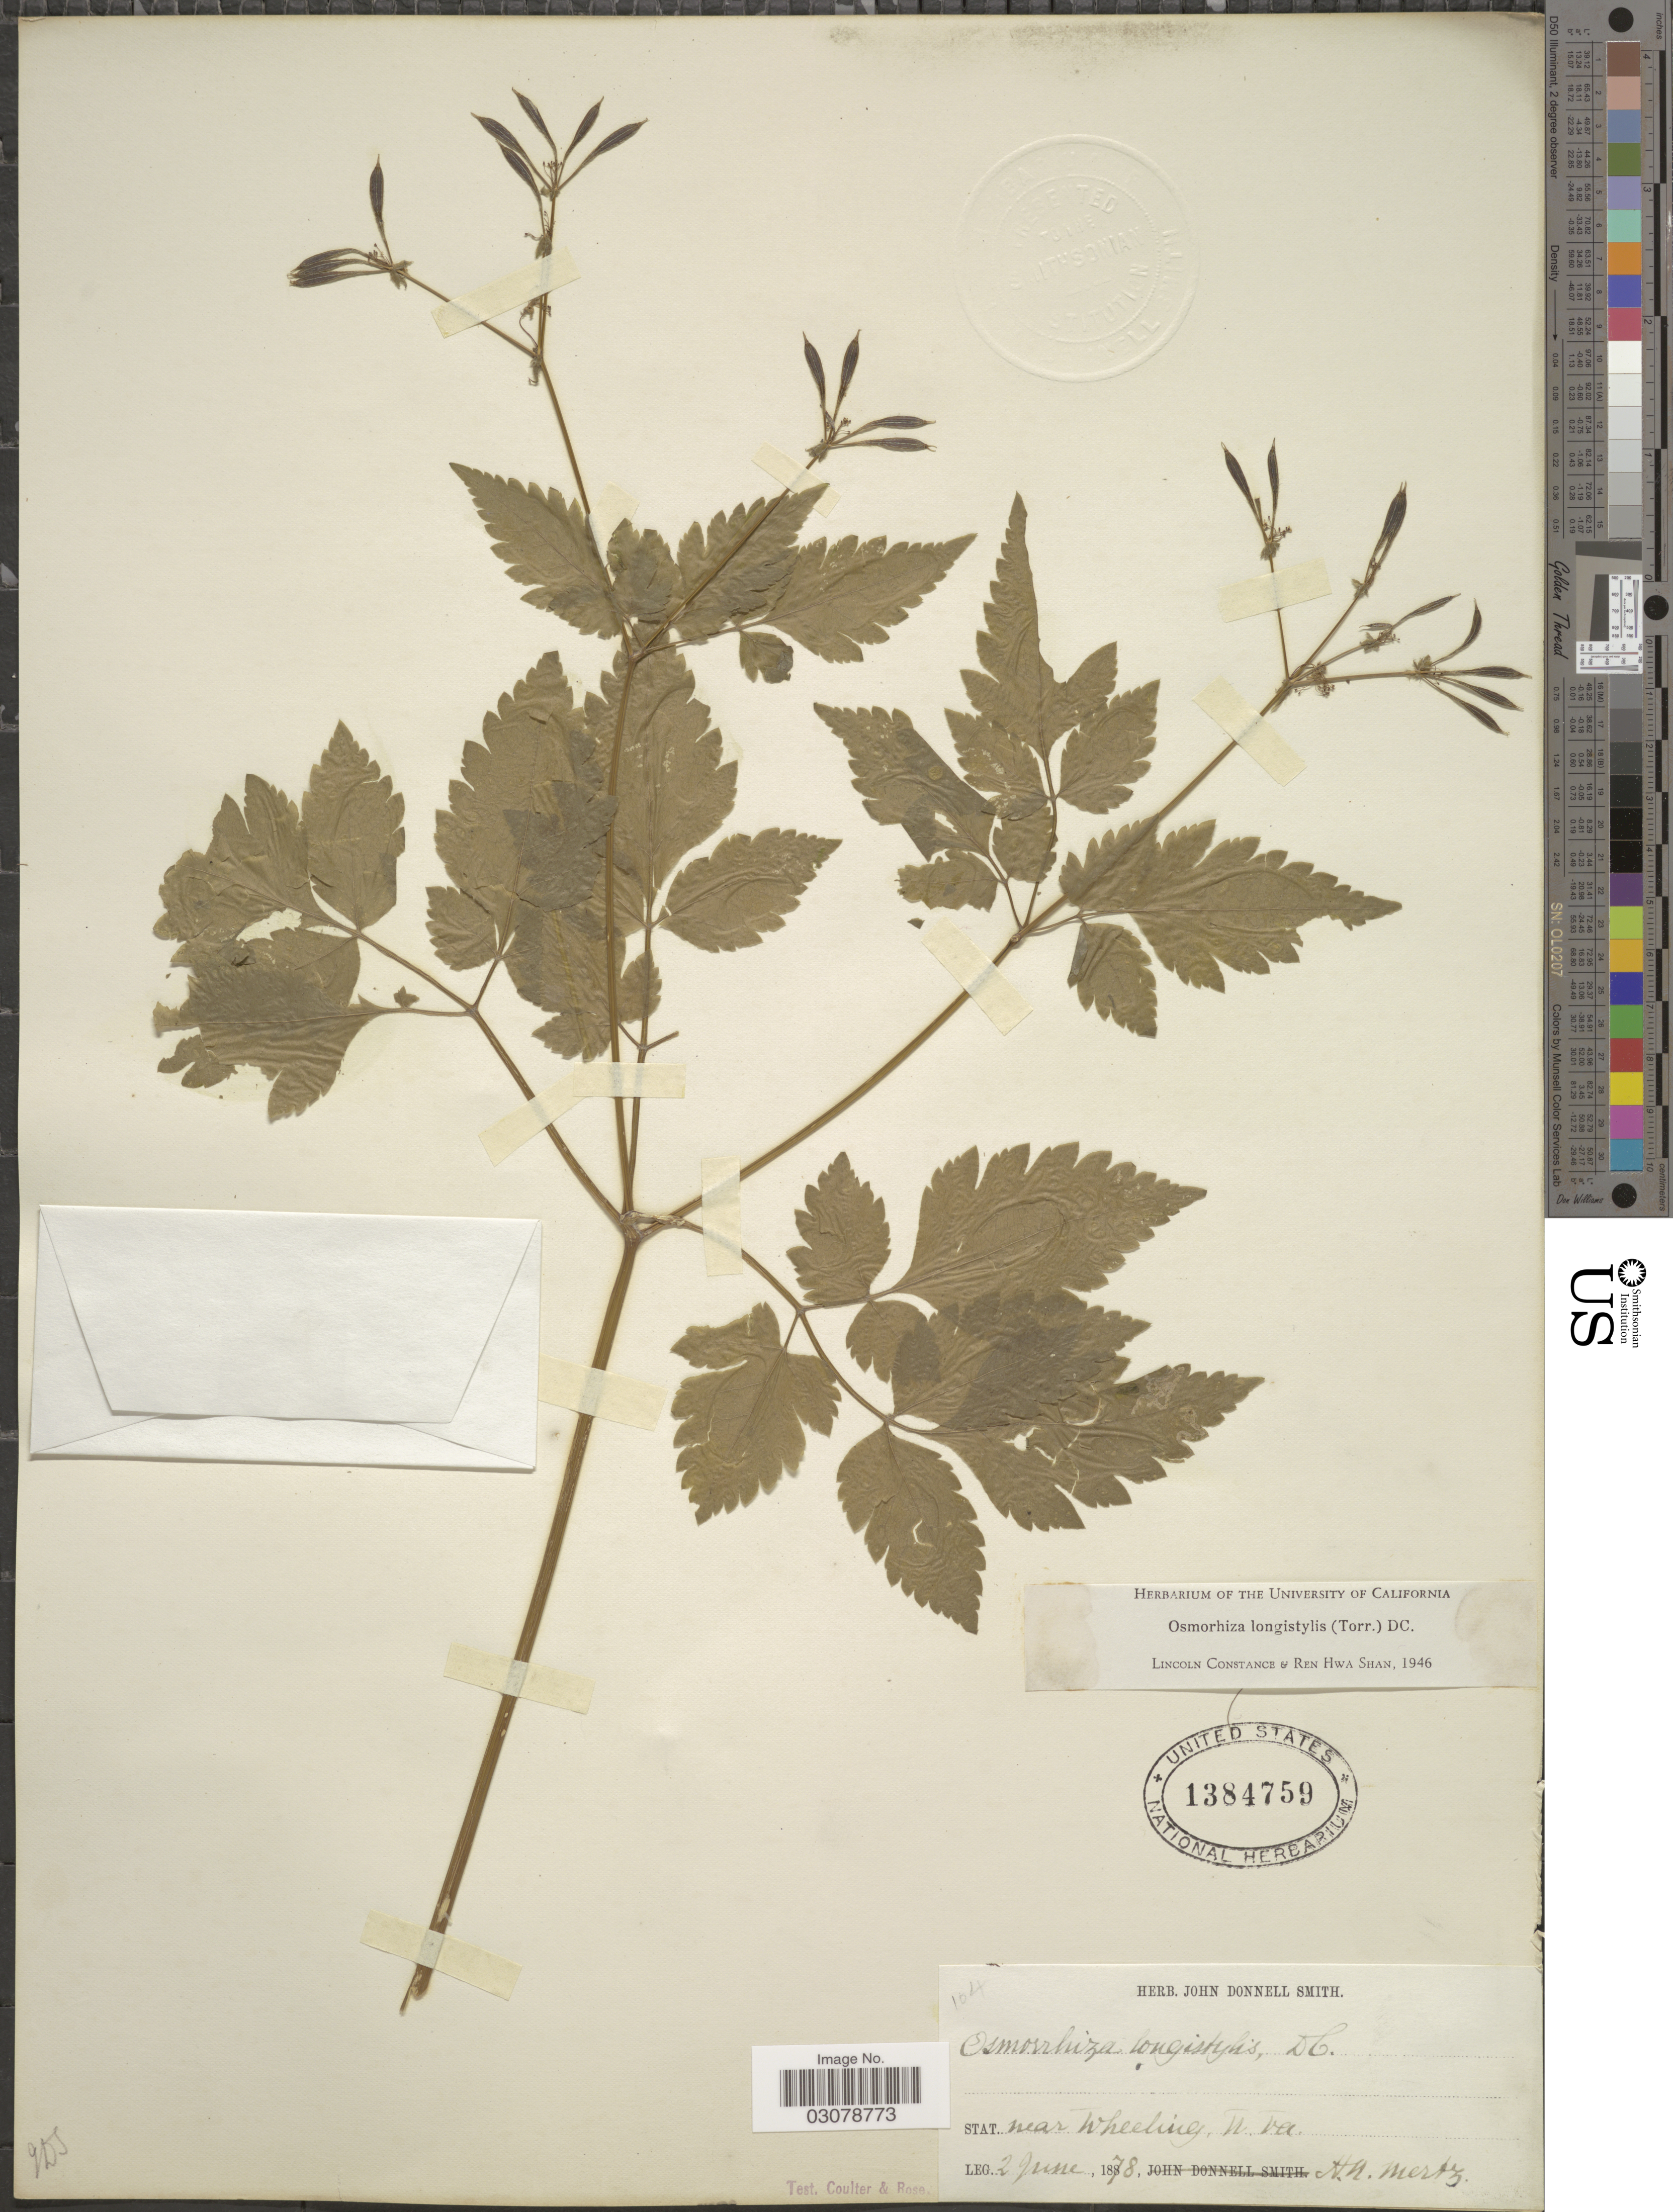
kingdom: Plantae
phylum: Tracheophyta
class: Magnoliopsida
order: Apiales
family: Apiaceae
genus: Osmorhiza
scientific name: Osmorhiza longistylis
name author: (Torr.) DC.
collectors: H. Mertz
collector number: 104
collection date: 1878-06-02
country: United States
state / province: West Virginia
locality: Stat. near Wheeling.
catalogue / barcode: US 1384759